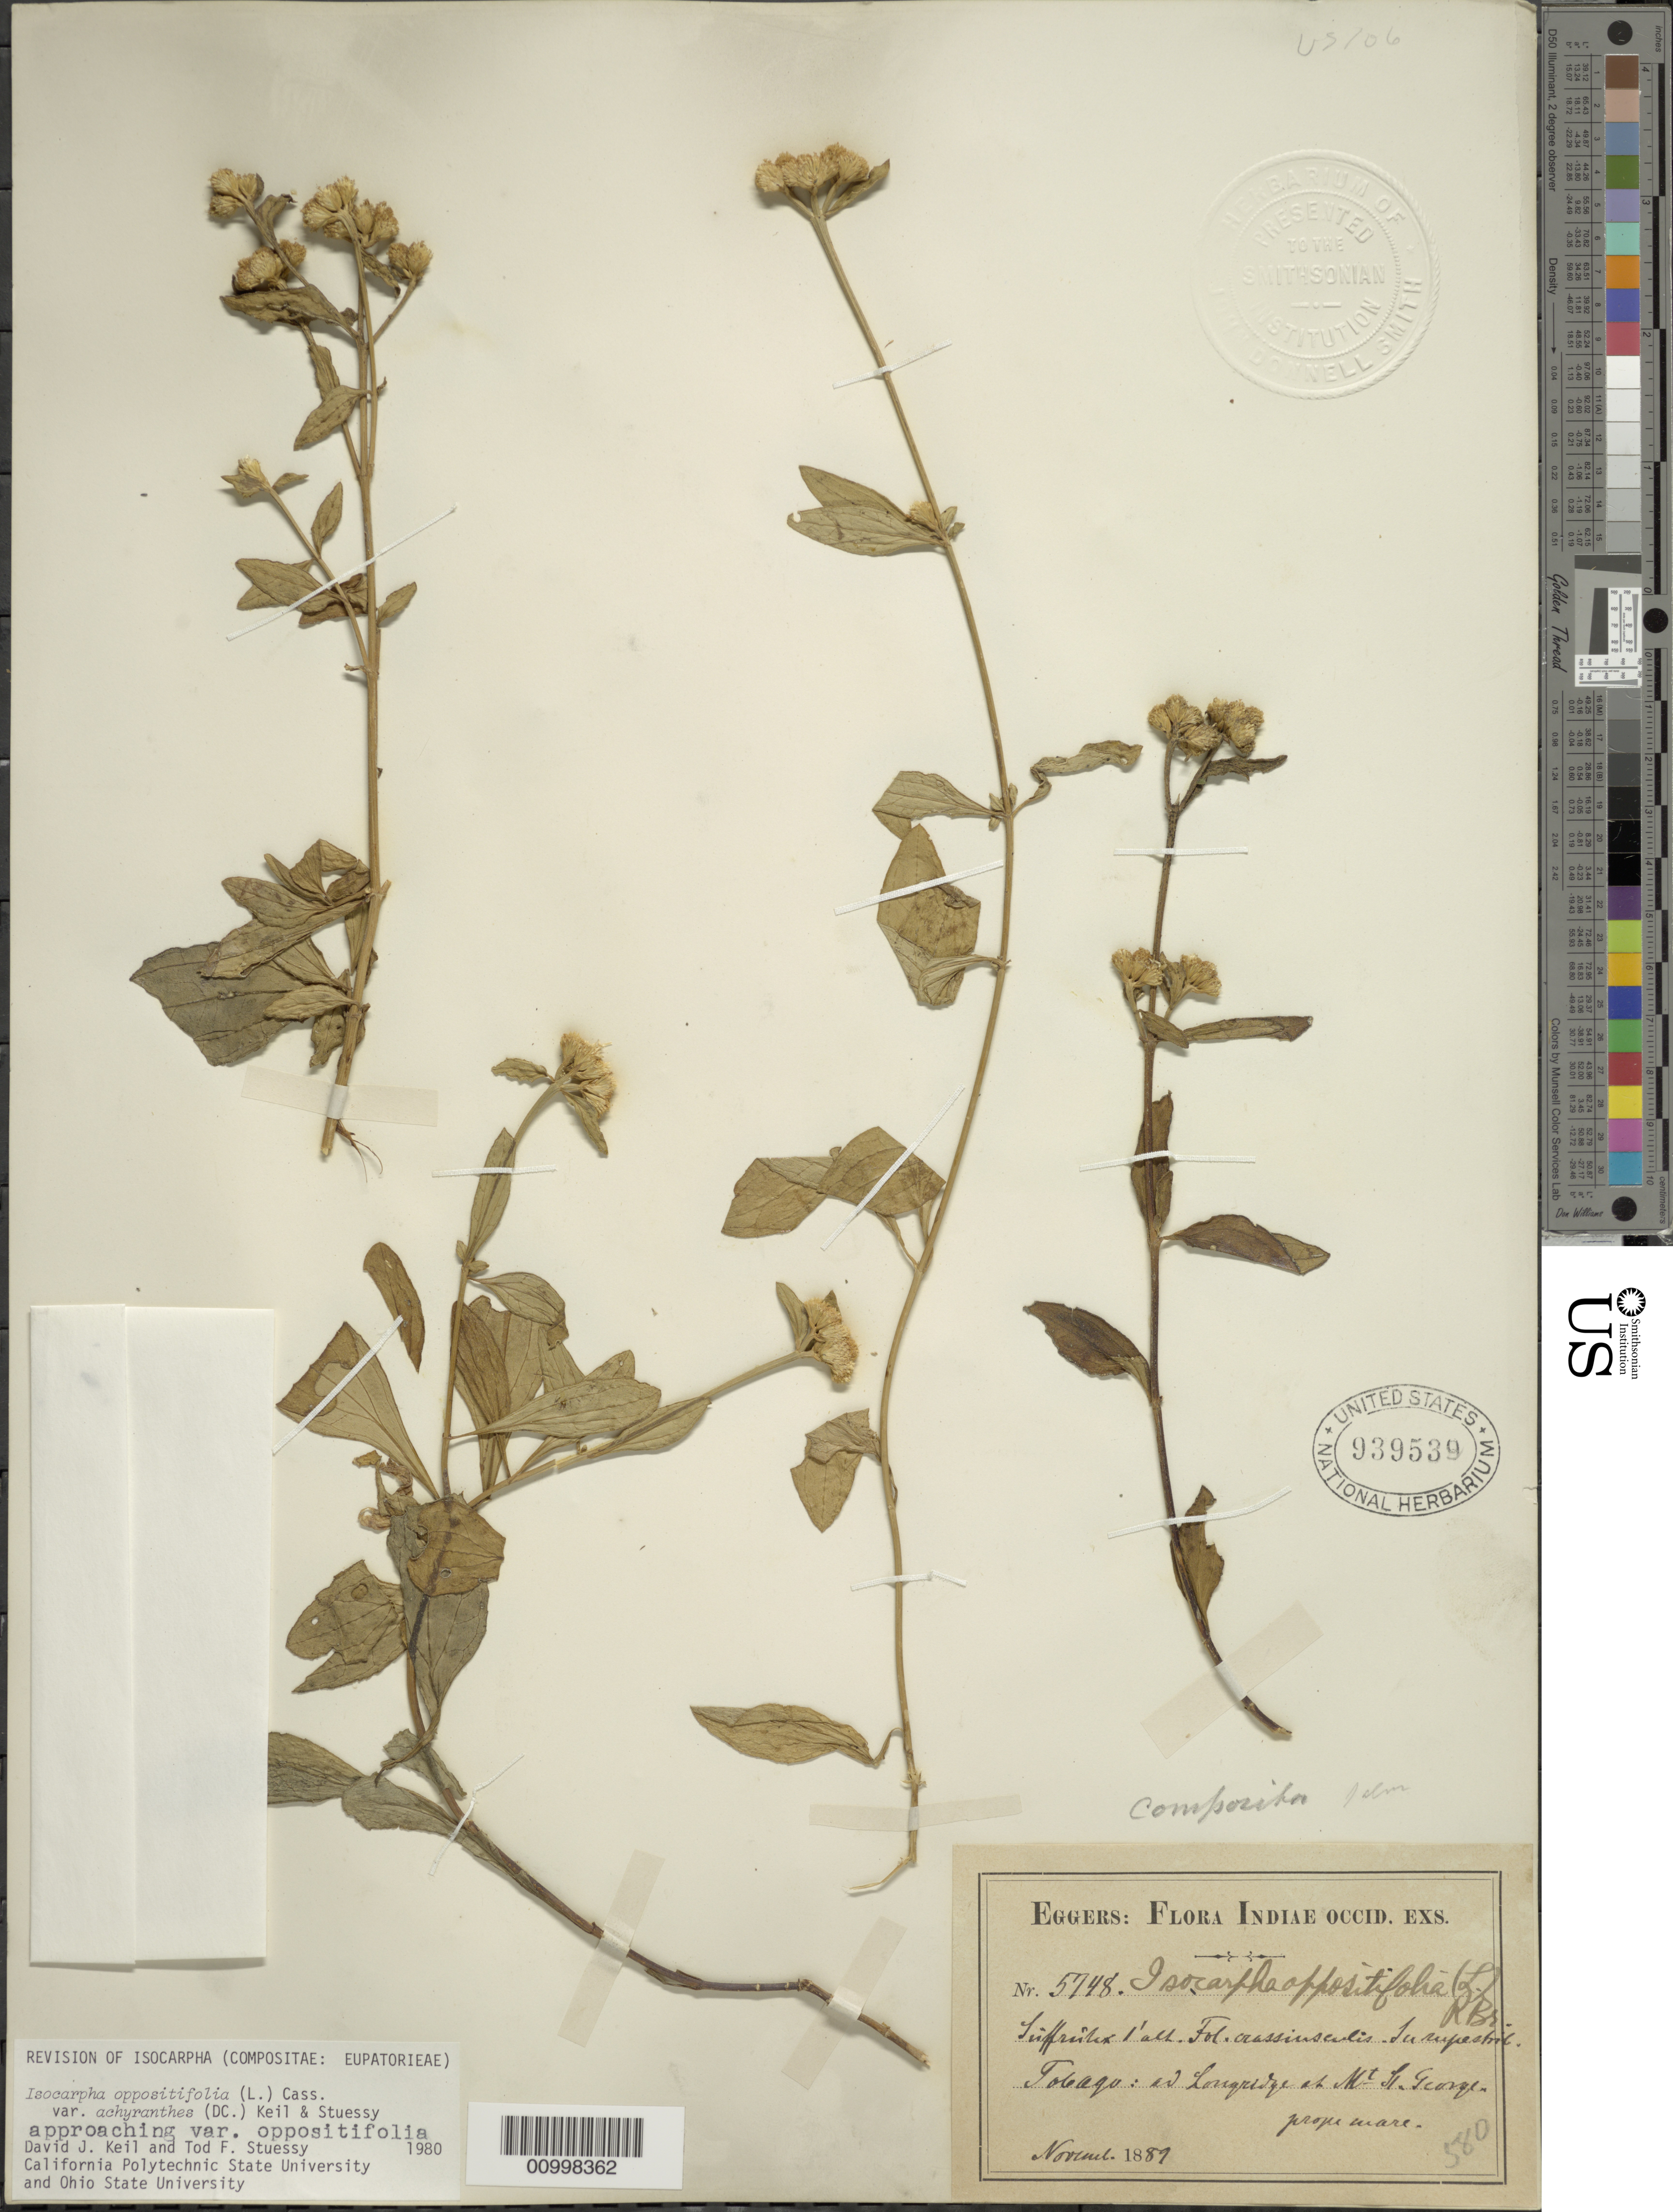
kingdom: Plantae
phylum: Tracheophyta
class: Magnoliopsida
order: Asterales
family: Asteraceae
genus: Isocarpha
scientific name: Isocarpha oppositifolia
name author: (L.) Cass.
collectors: H. F. A. von Eggers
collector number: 5748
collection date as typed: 01 Nov 1889 to 30 Nov 1889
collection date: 1889-11-01/1889-11-30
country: Trinidad and Tobago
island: Tobago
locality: Longridge, Mt. st. George.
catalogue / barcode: US 939539